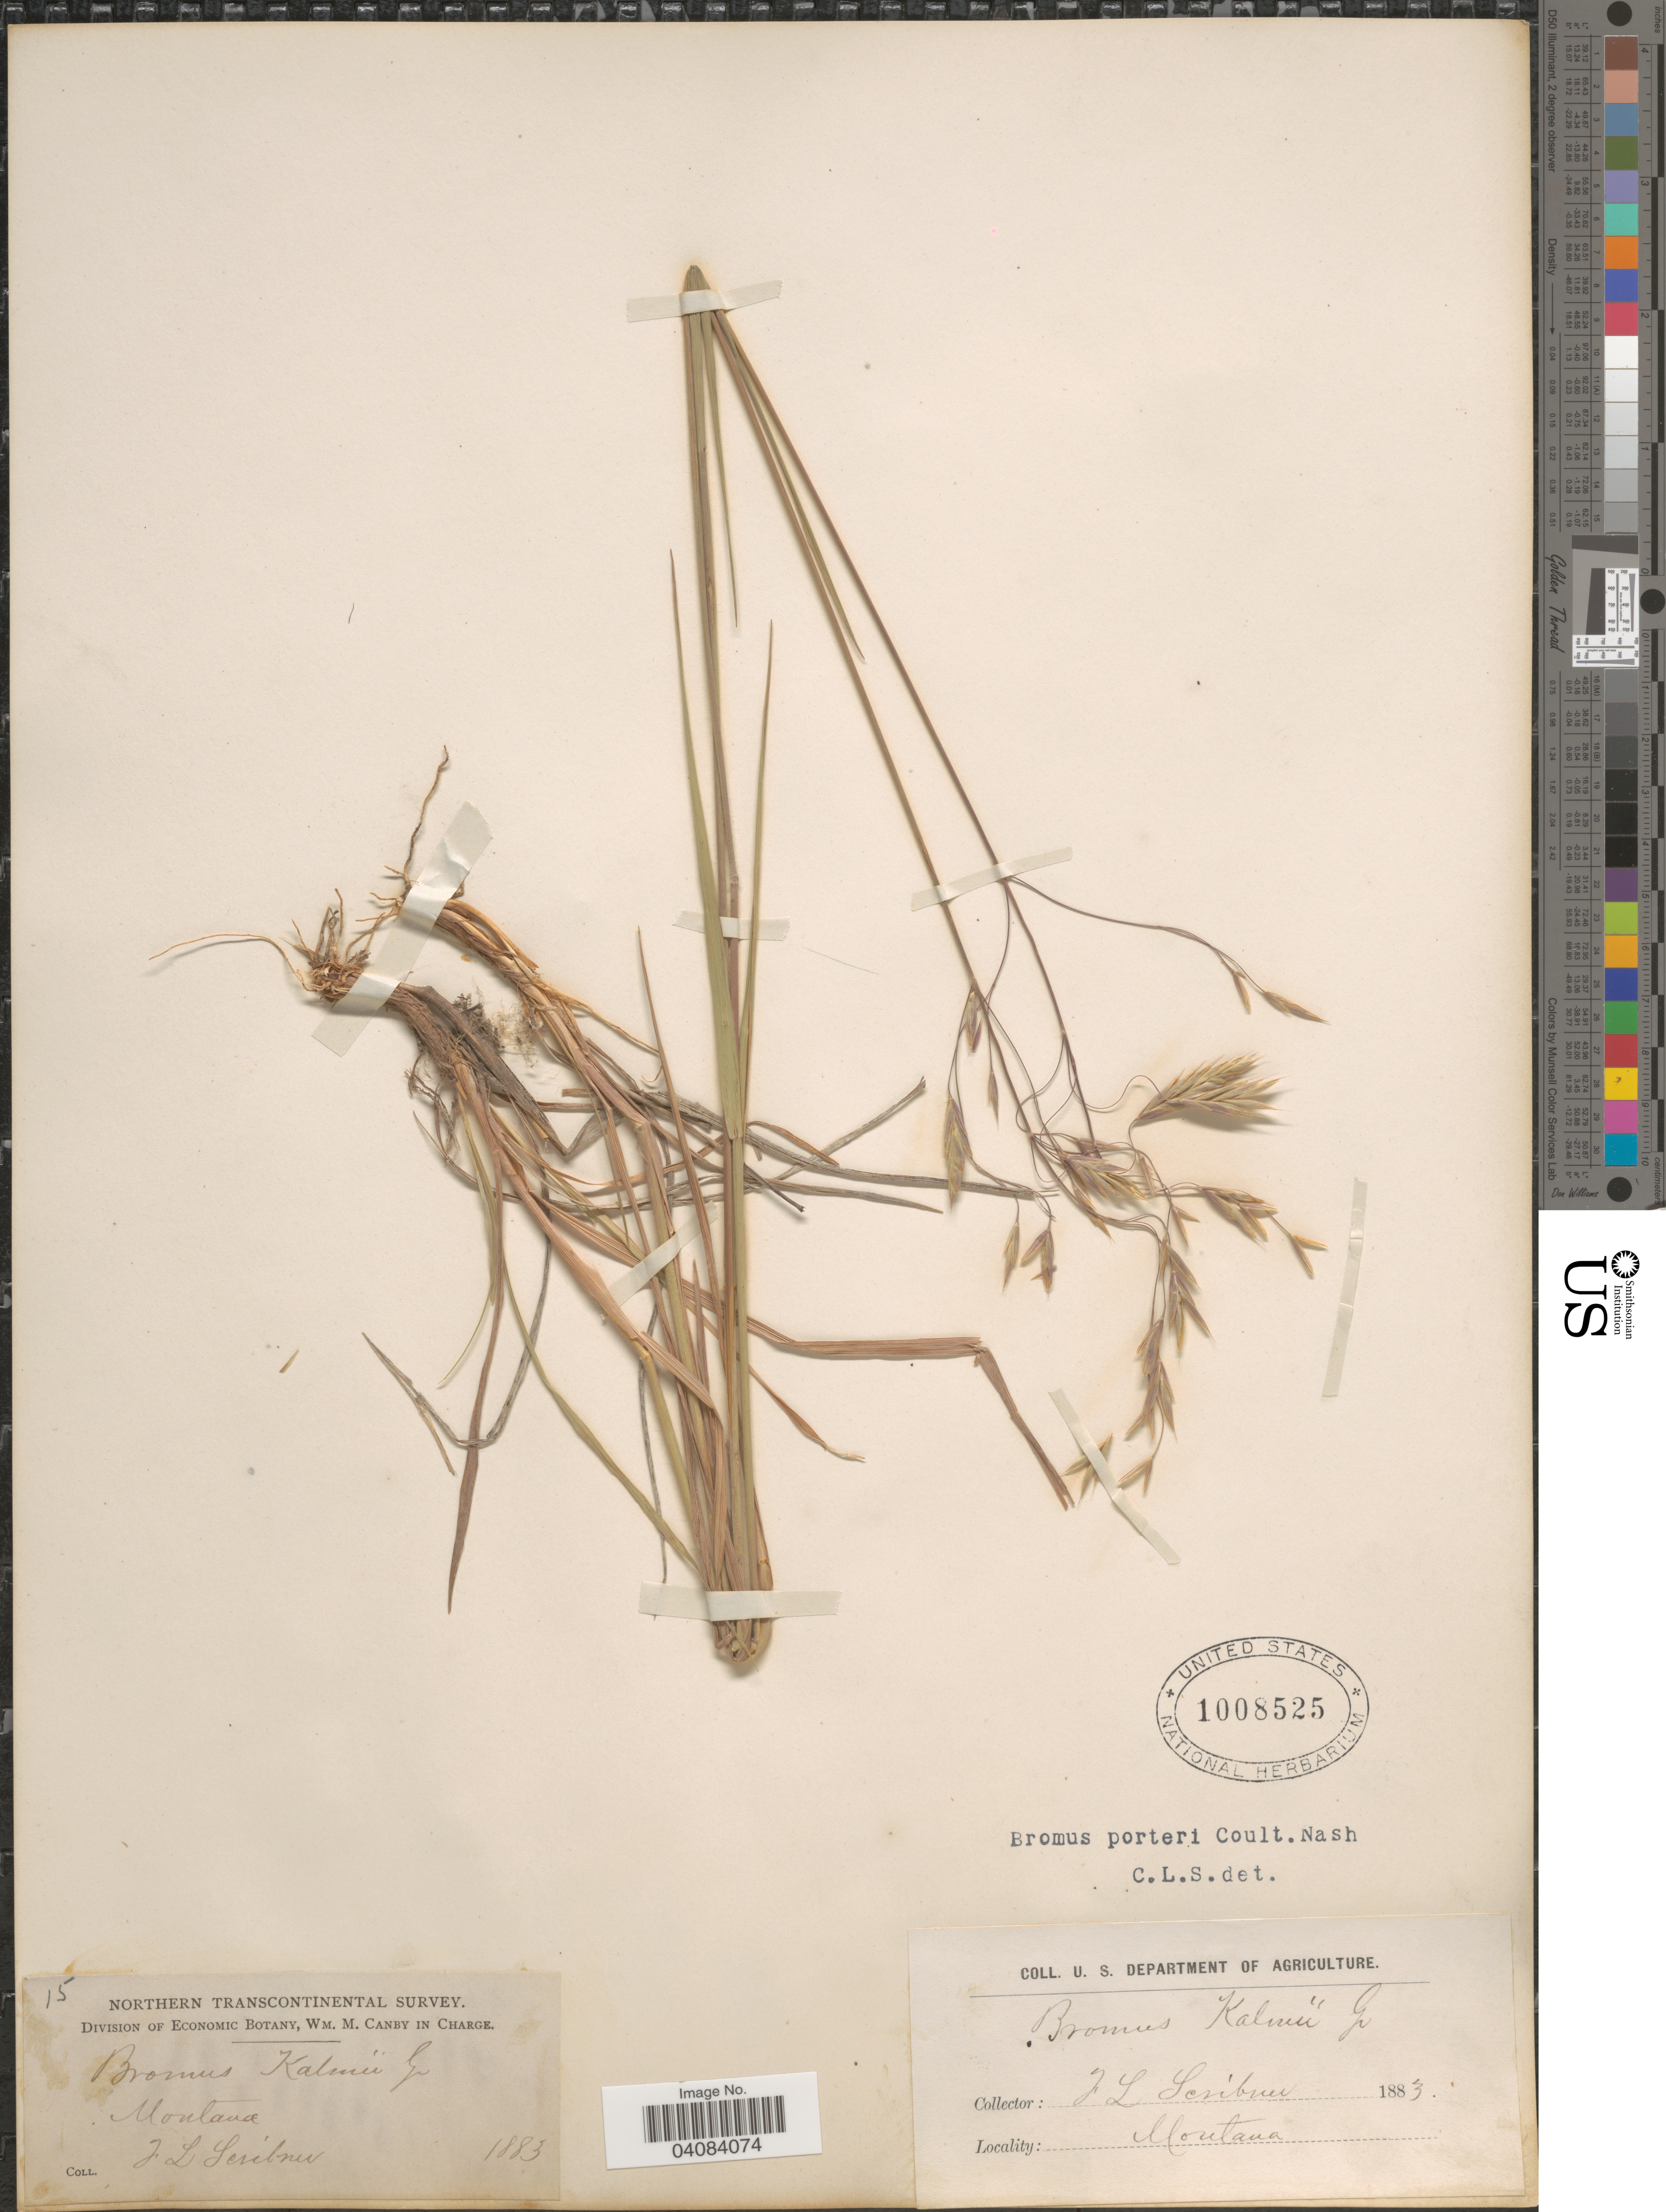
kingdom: Plantae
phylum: Tracheophyta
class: Liliopsida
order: Poales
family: Poaceae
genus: Bromus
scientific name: Bromus porteri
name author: (J.M. Coult.) Nash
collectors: F. L. Scribner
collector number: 15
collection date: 1883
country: United States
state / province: Montana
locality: Northern Trancontinental Survey.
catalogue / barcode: US 1008525